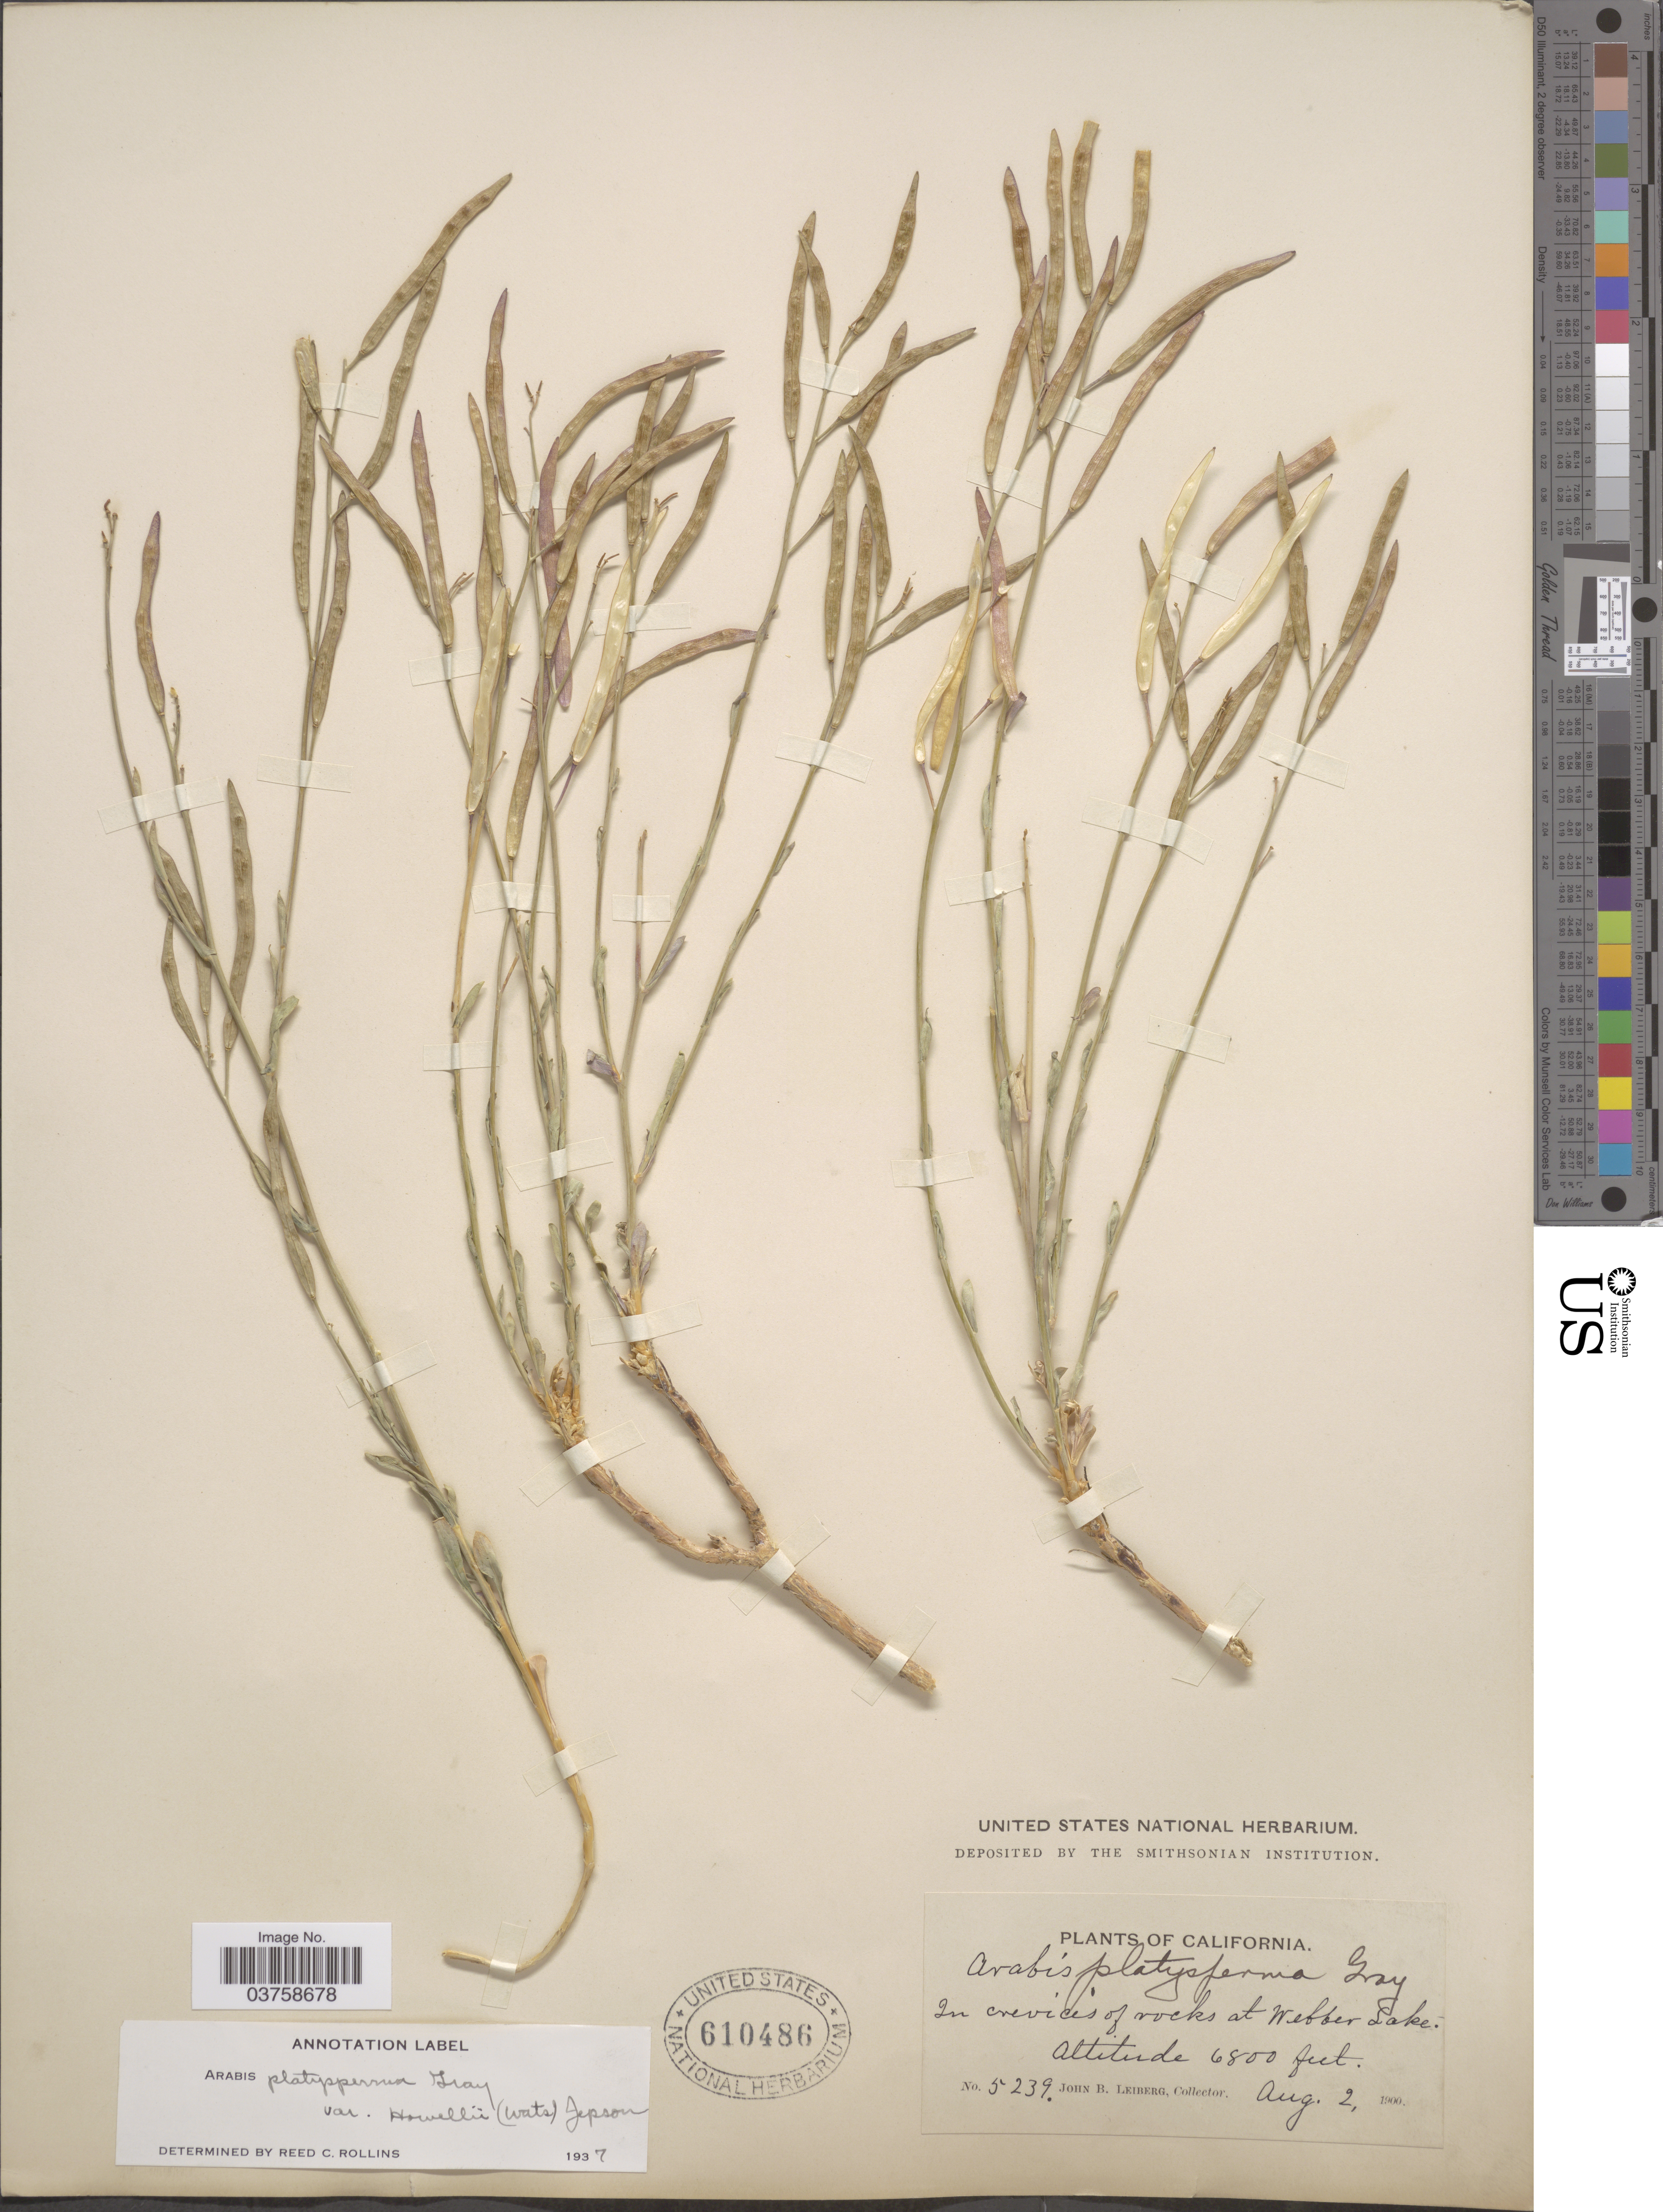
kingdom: Plantae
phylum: Tracheophyta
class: Magnoliopsida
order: Brassicales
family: Brassicaceae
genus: Arabis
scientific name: Arabis platysperma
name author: A. Gray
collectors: J. B. Leiberg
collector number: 5239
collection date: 1900-08-02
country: United States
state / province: California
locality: In crevices of rocks at Webber Lake.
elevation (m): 2073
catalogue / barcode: US 610486